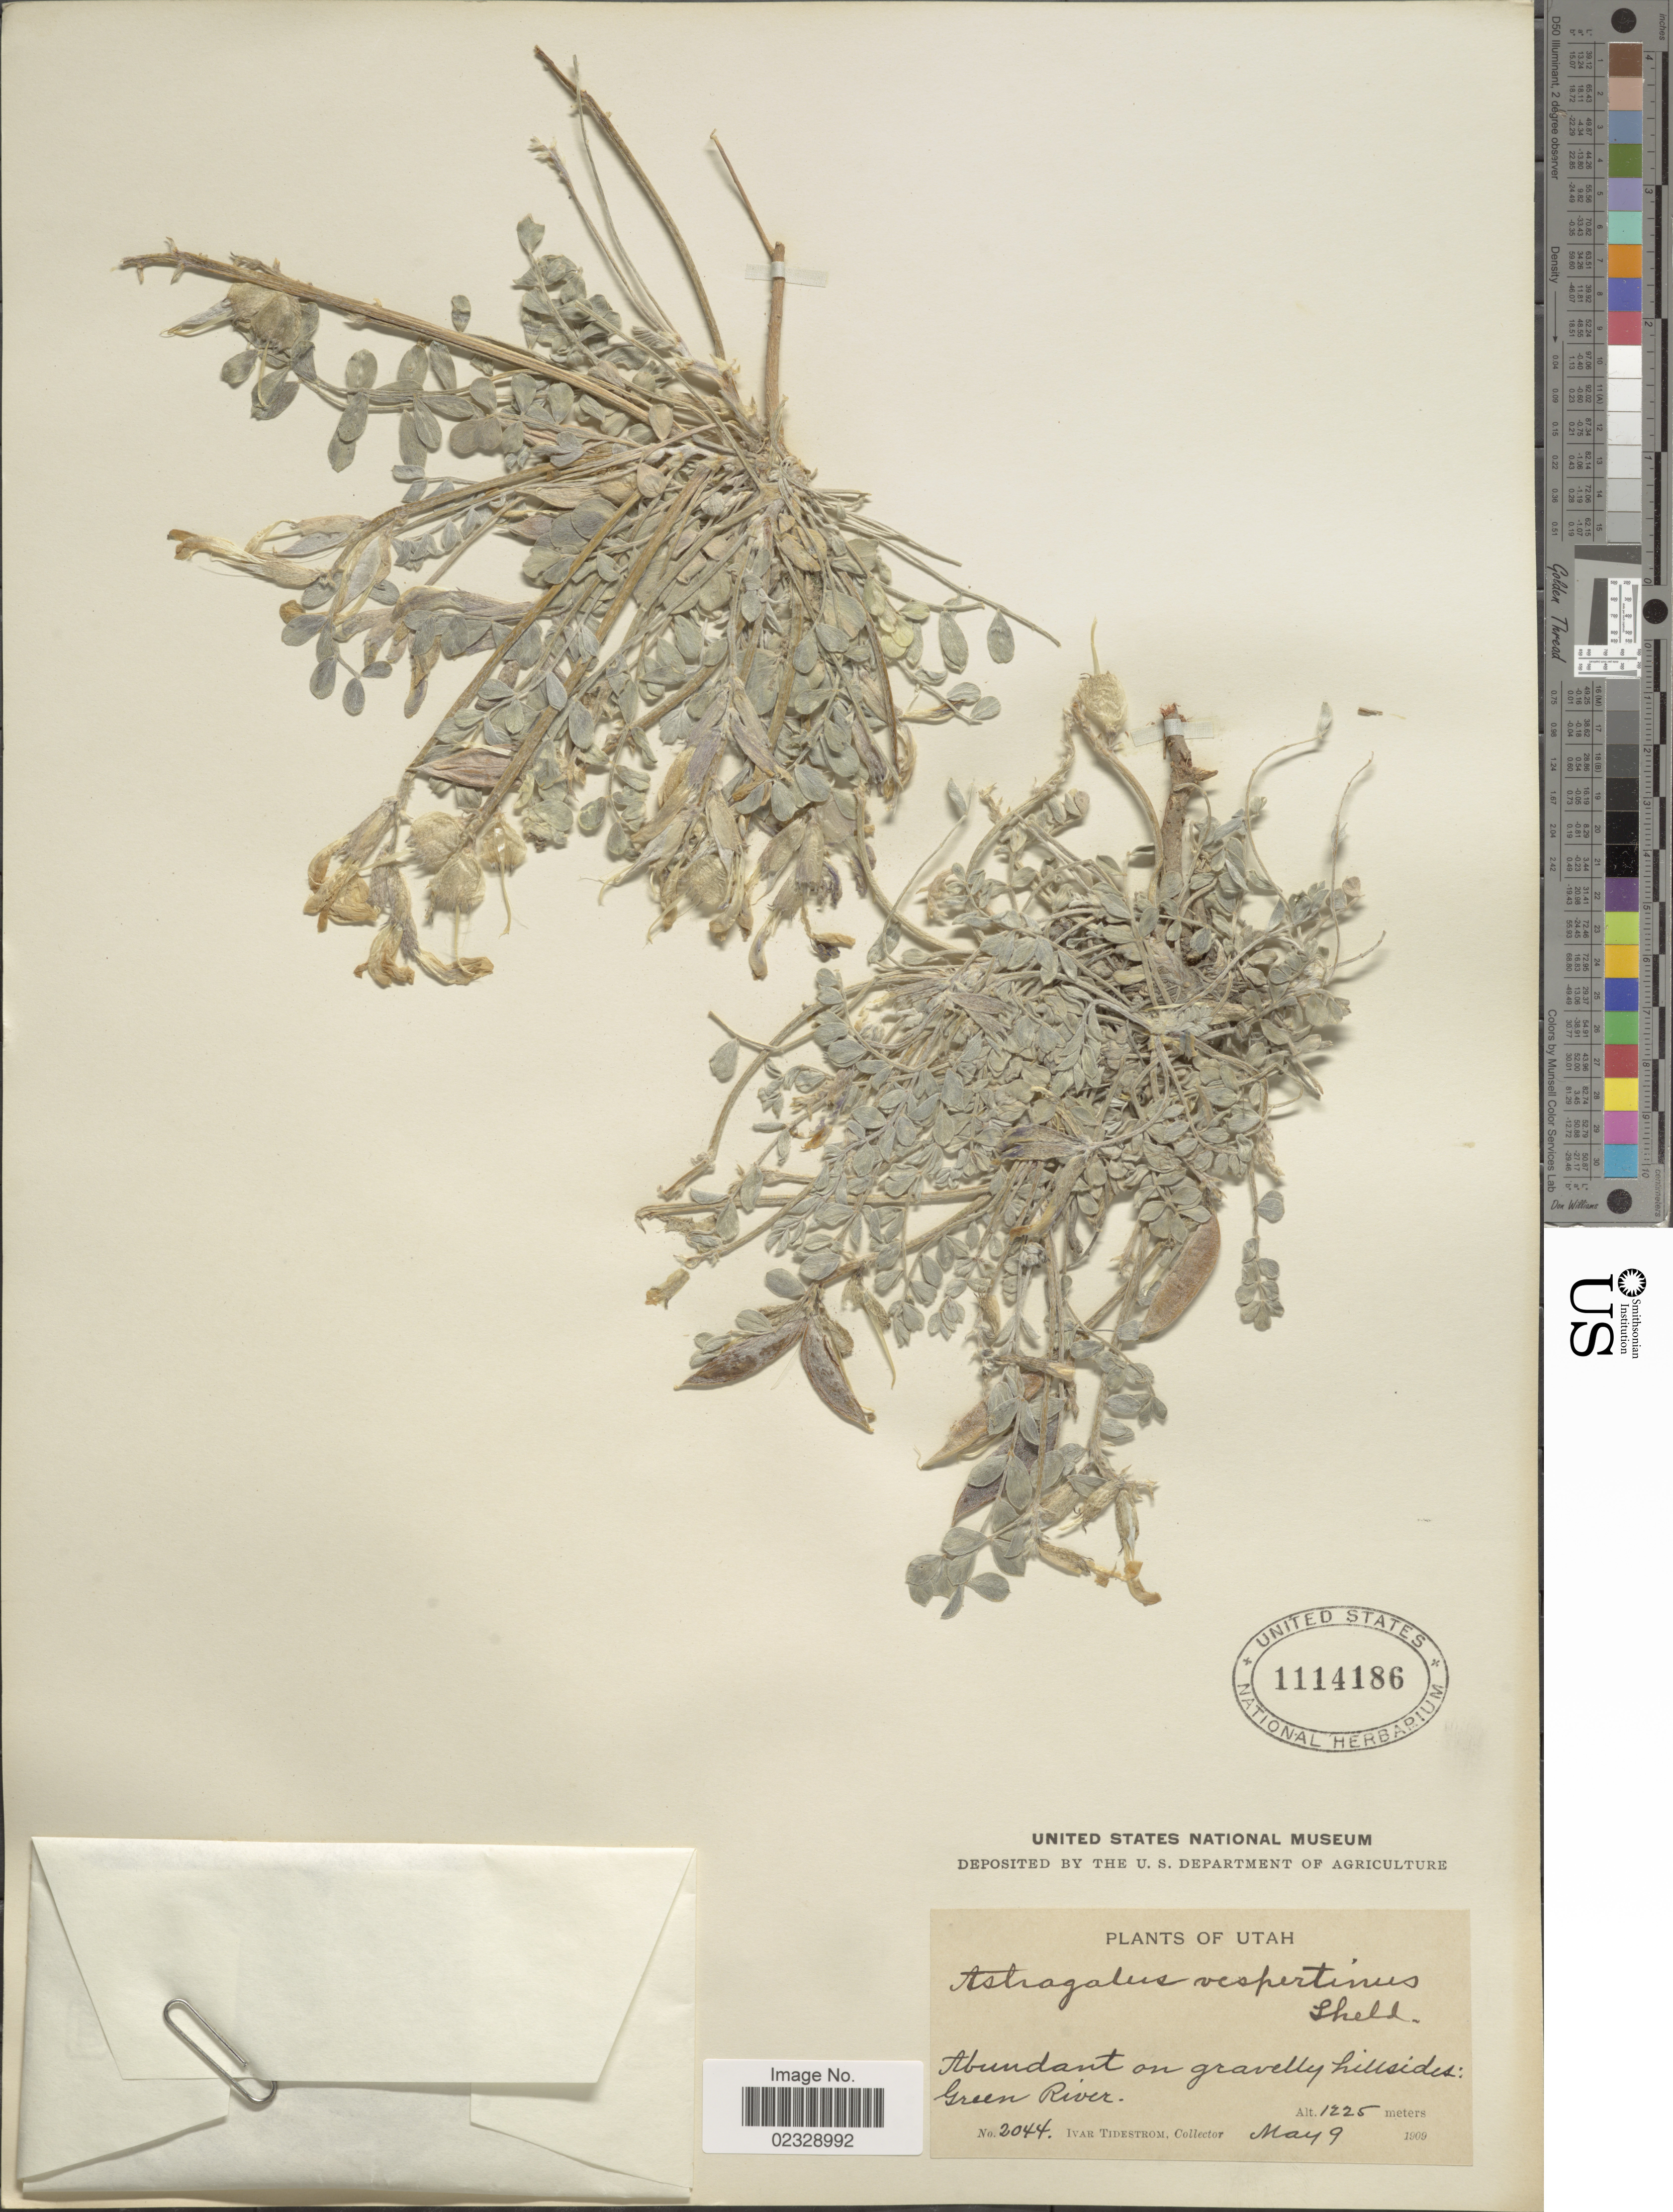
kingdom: Plantae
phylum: Tracheophyta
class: Magnoliopsida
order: Fabales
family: Fabaceae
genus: Astragalus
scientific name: Astragalus vespertinus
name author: E. Sheld.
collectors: I. F. Tidestrom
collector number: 2044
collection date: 1909-05-09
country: United States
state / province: Utah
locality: Abundant on gravelly hillsides: Green River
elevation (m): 1225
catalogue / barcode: US 1114186